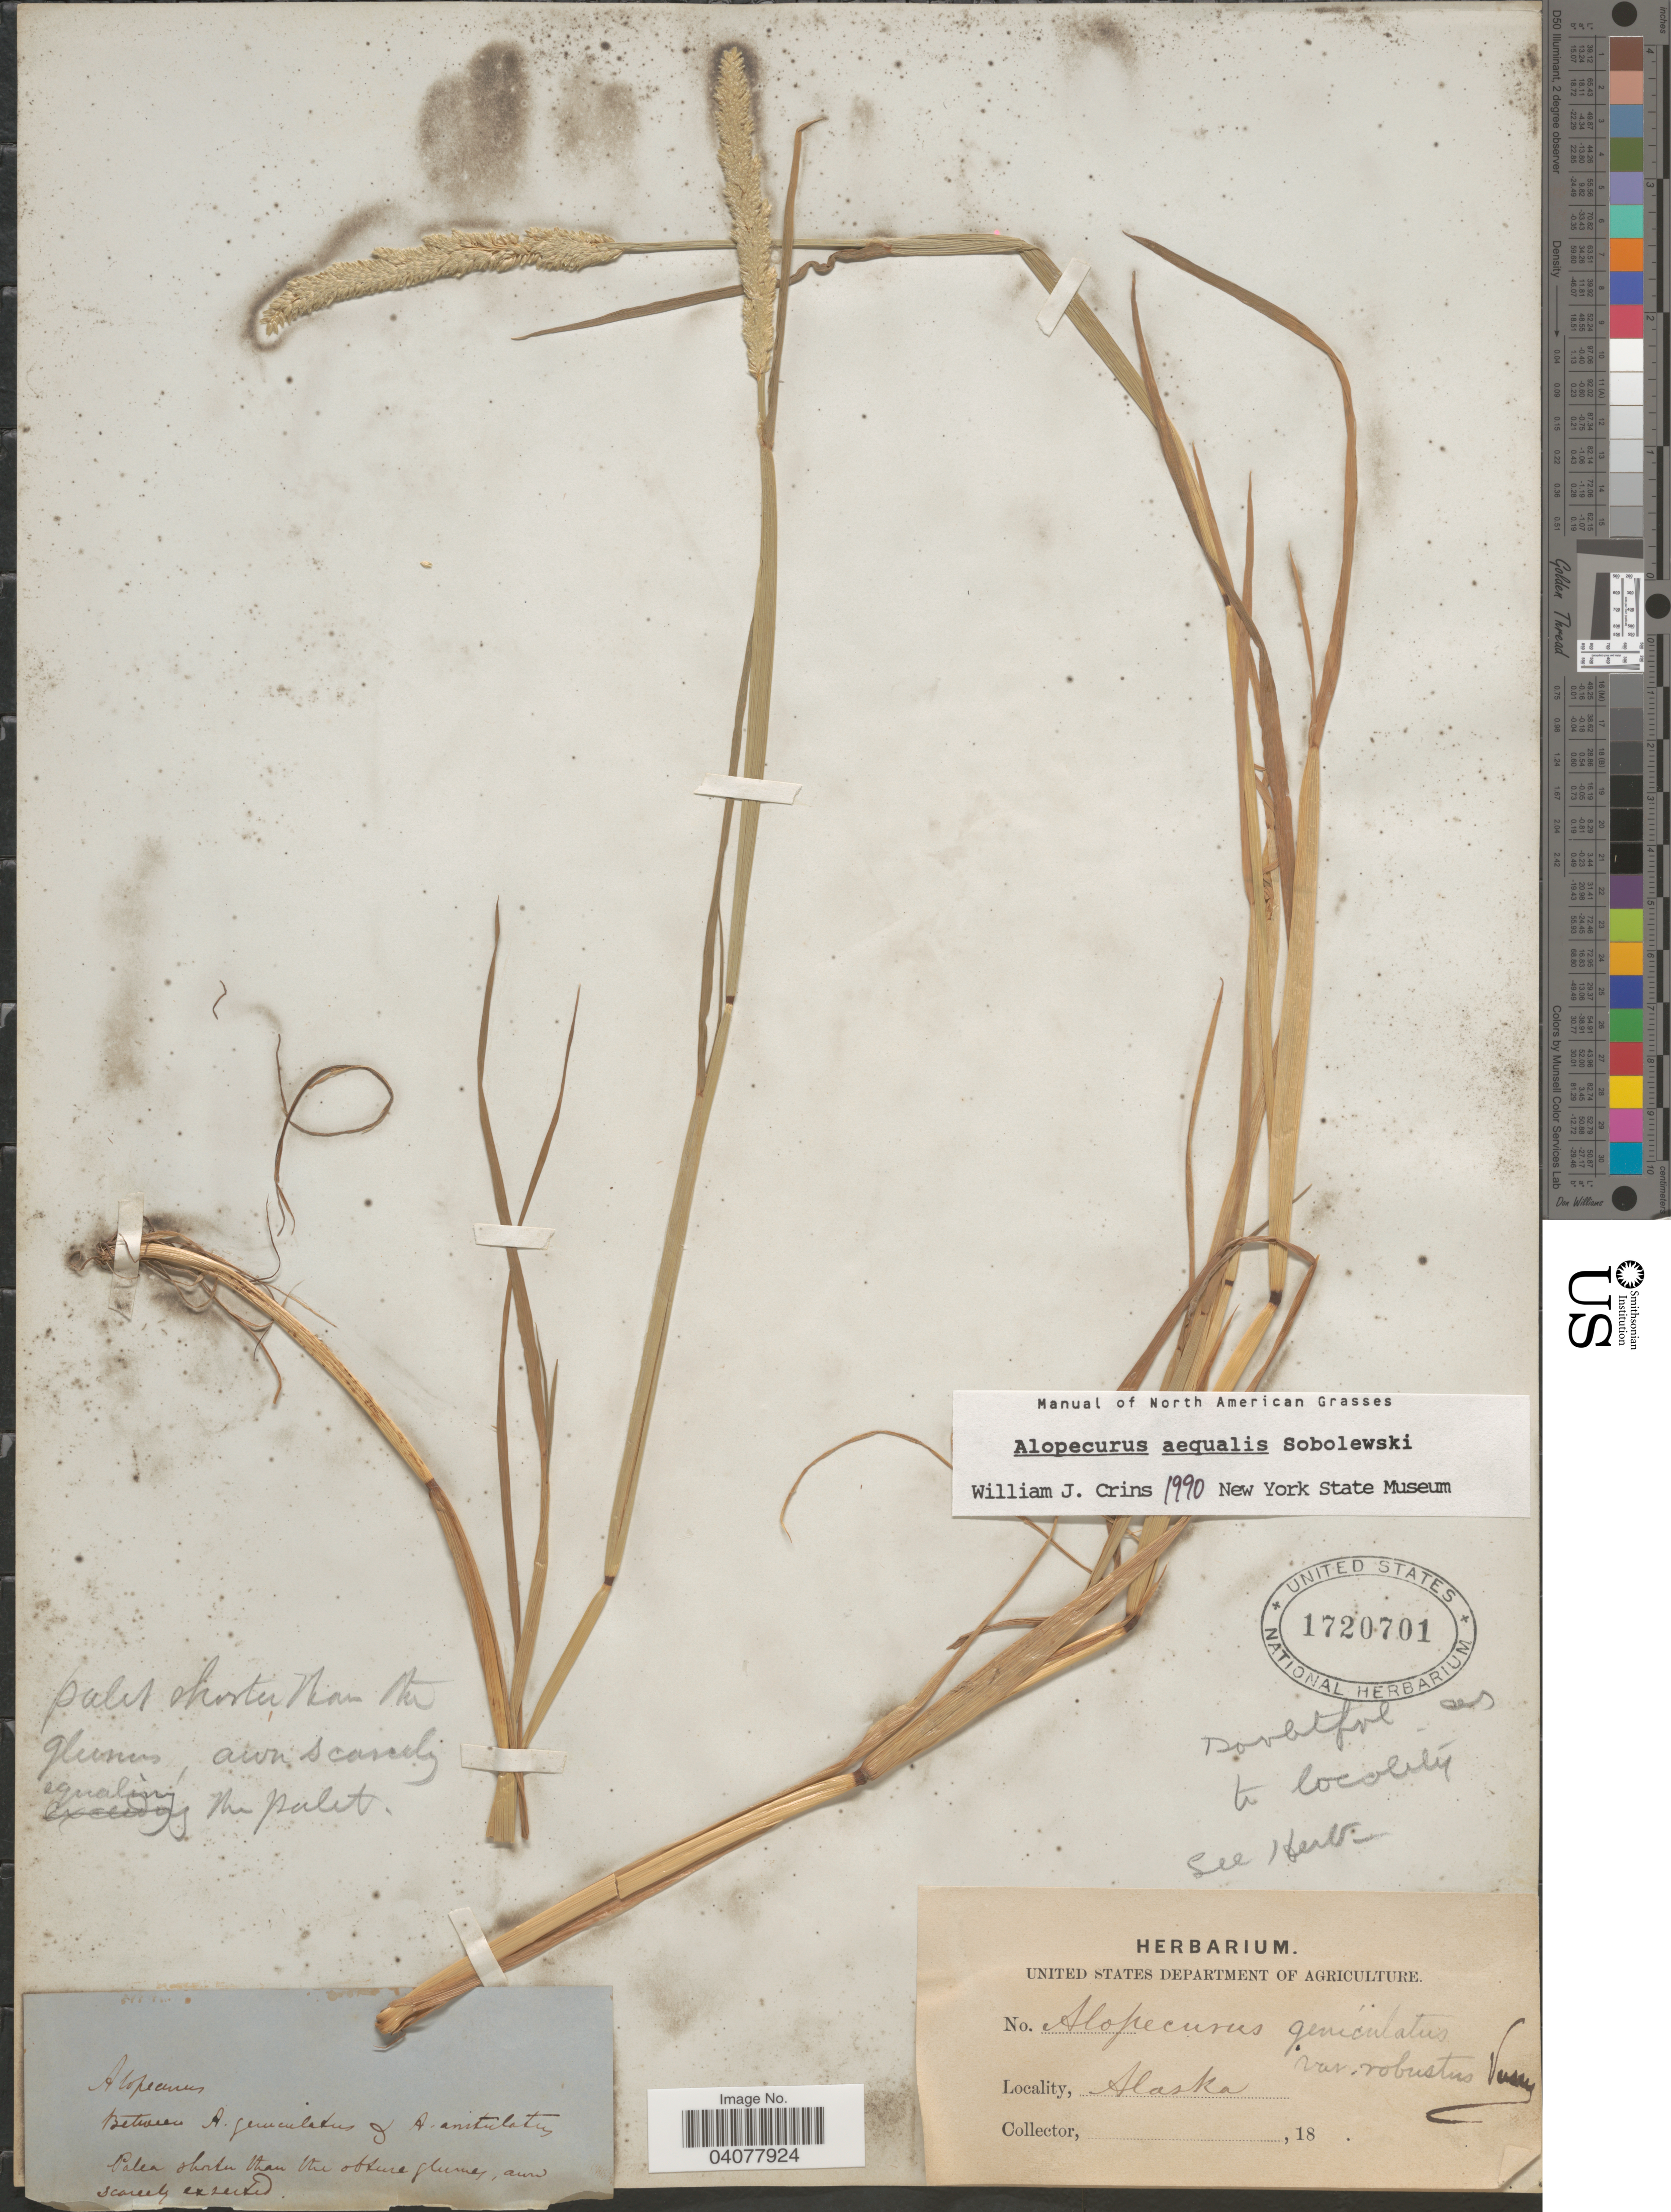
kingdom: Plantae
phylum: Tracheophyta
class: Liliopsida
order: Poales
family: Poaceae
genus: Alopecurus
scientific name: Alopecurus aequalis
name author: Sobol.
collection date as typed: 18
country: United States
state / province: Alaska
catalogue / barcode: US 1720701